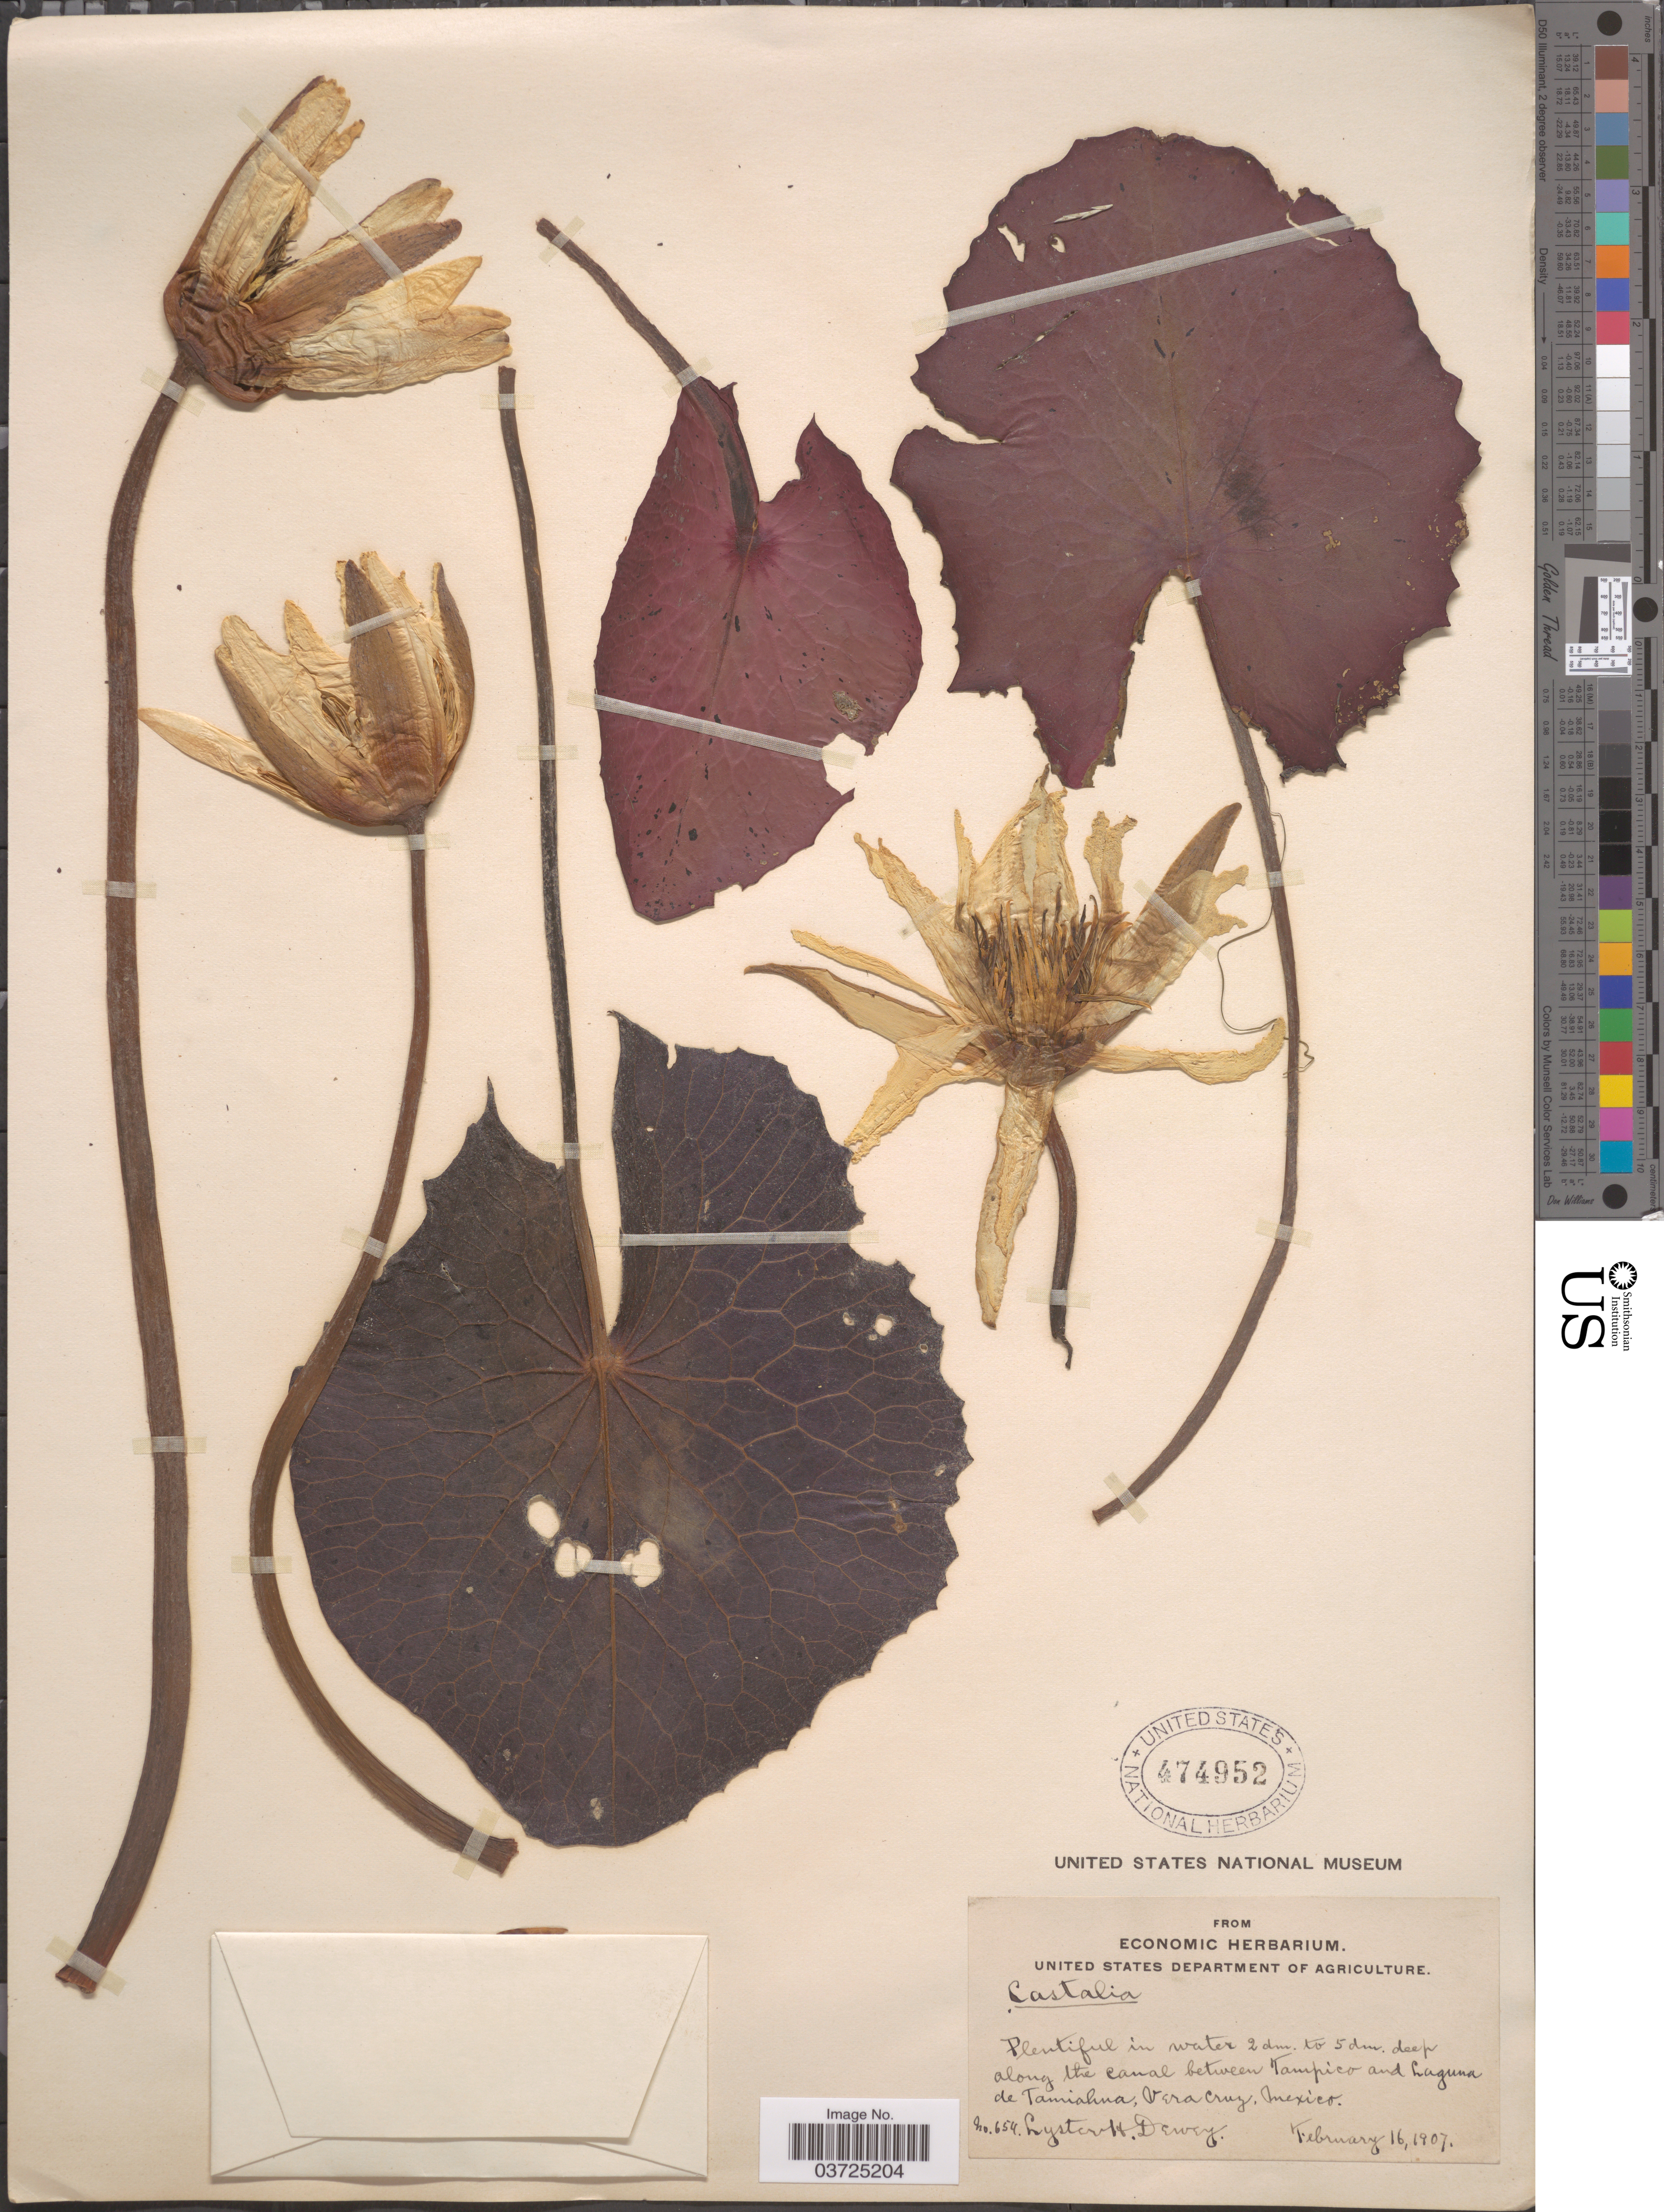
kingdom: Plantae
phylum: Tracheophyta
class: Magnoliopsida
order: Nymphaeales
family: Nymphaeaceae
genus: Nymphaea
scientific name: Nymphaea sp.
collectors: L. H. Dewey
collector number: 654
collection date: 1907-02-16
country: Mexico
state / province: Veracruz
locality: Along the Canal between Tampico and Laguna de Tamiahua, Vera Cruz.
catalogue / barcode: US 474952